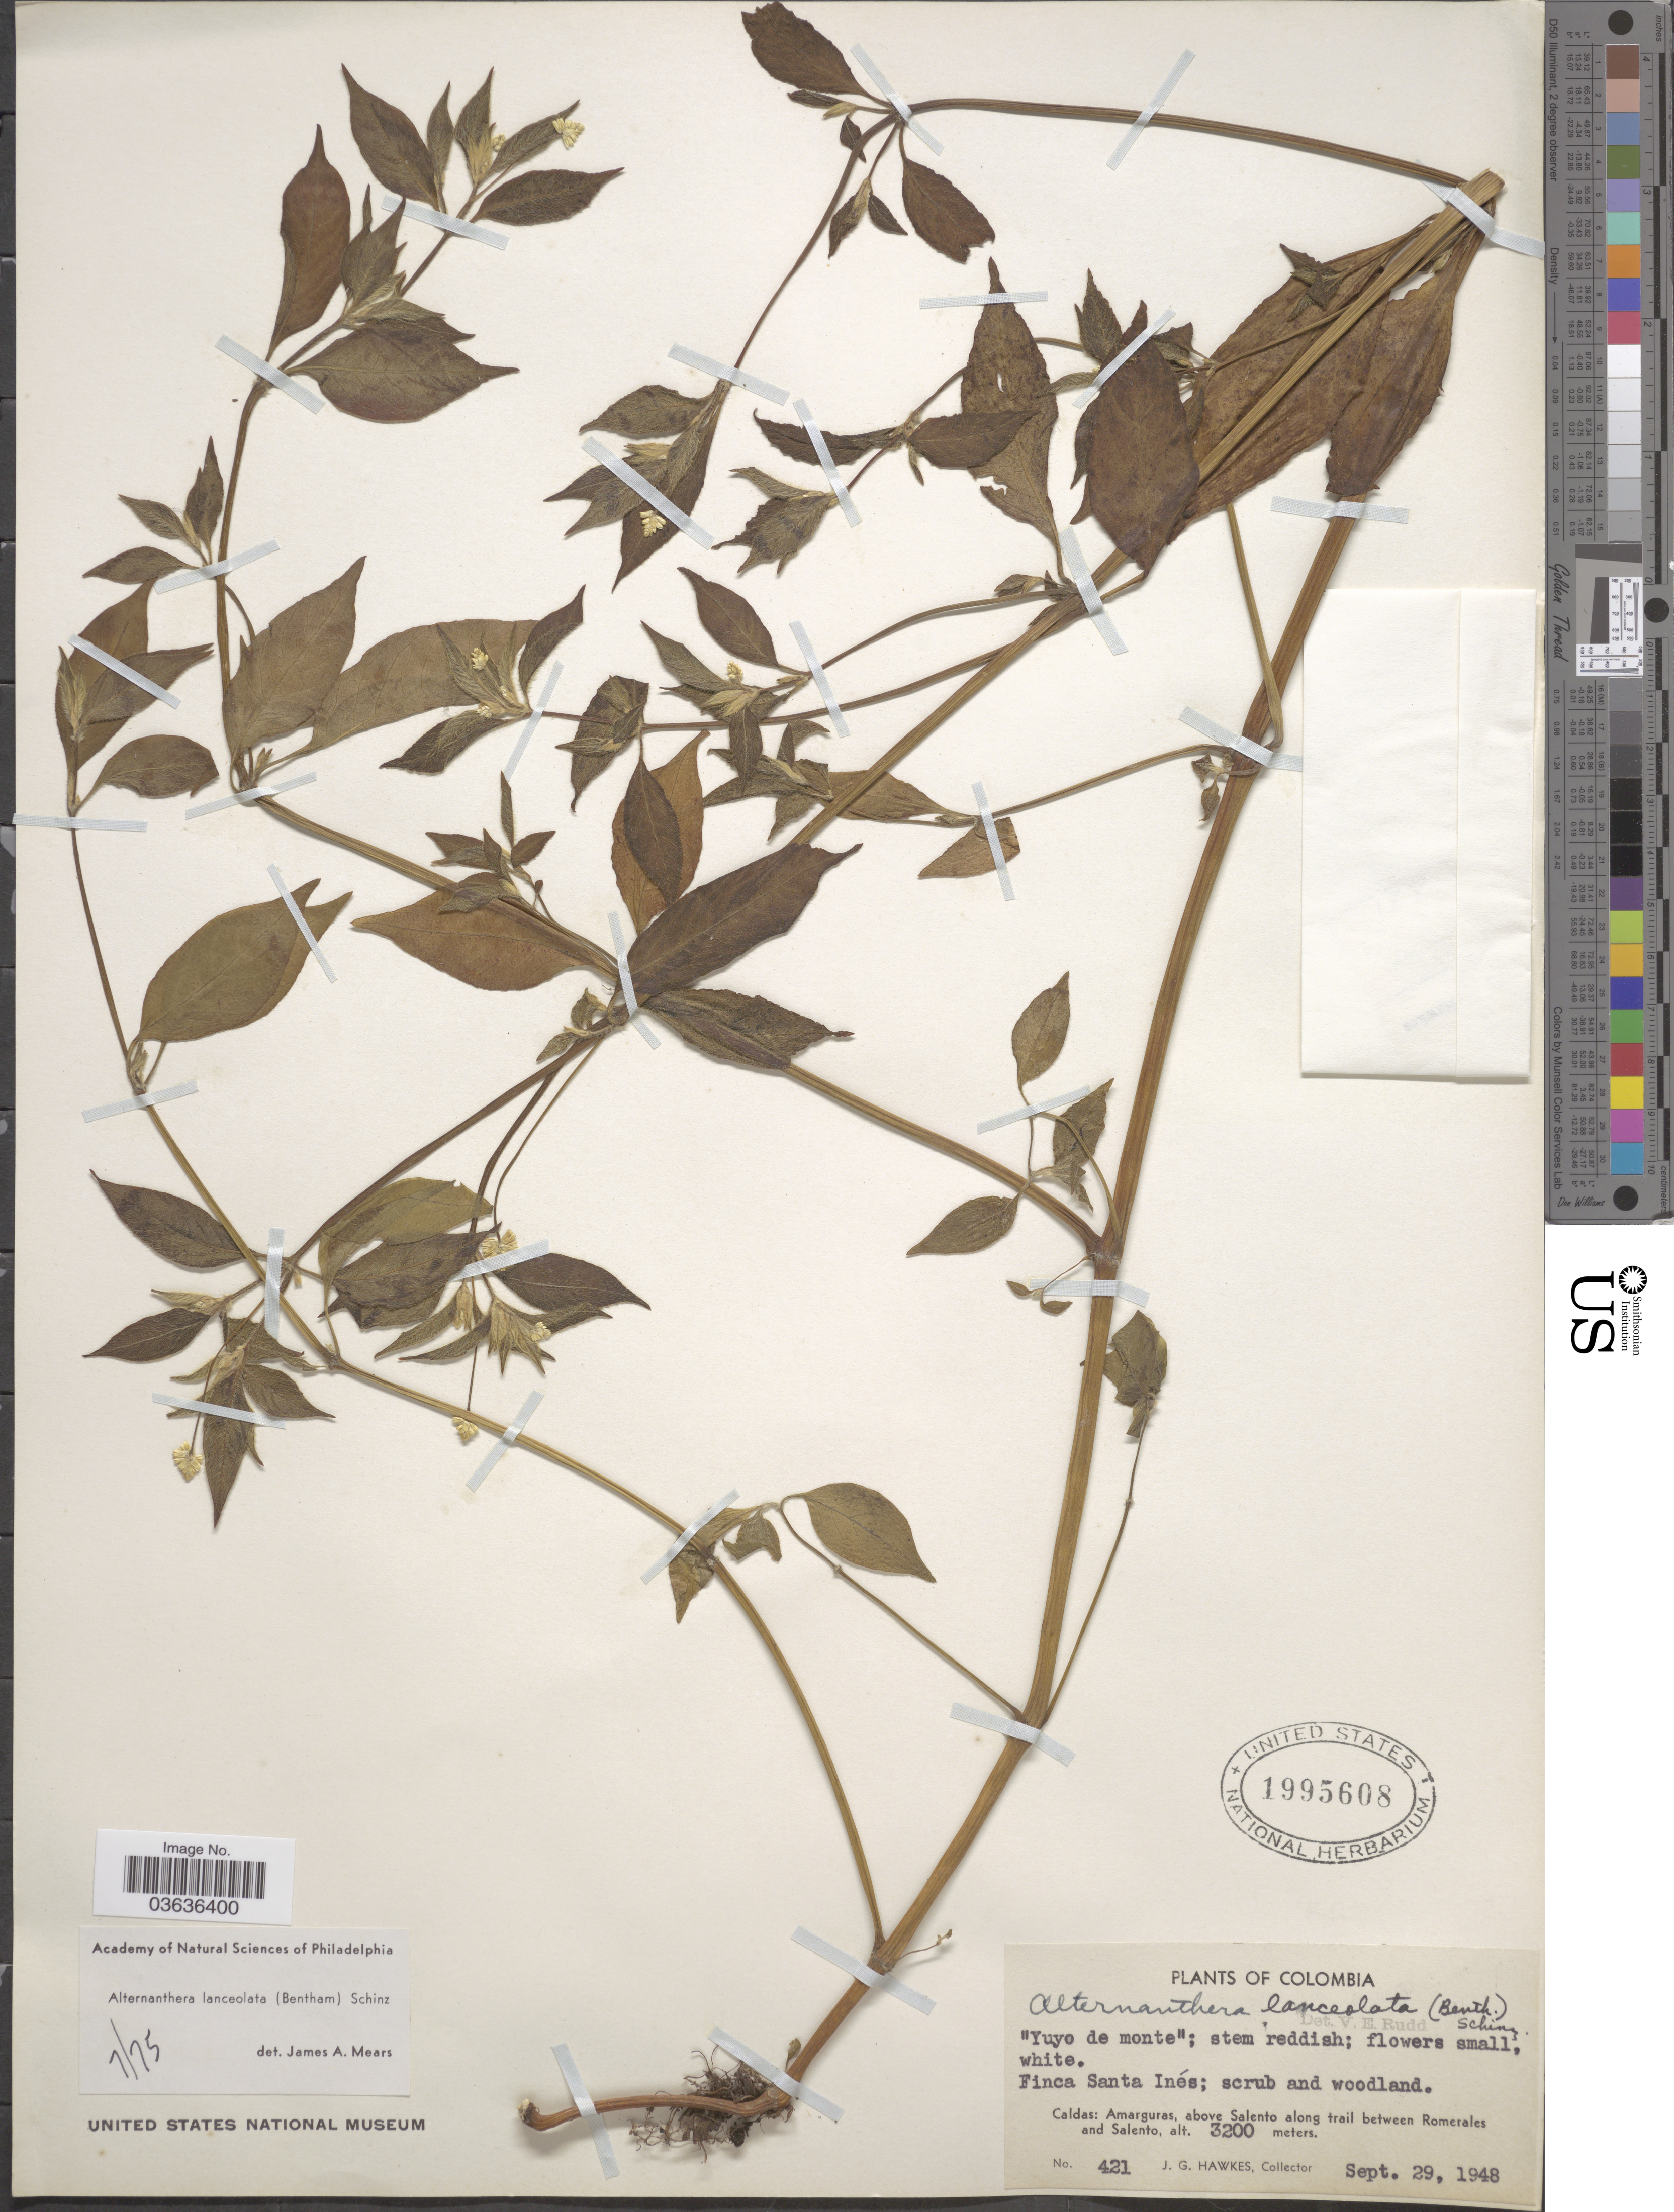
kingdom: Plantae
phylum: Tracheophyta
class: Magnoliopsida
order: Caryophyllales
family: Amaranthaceae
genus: Alternanthera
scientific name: Alternanthera lanceolata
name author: (Benth.) Schinz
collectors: J. Hawkes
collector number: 421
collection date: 1948-09-29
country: Colombia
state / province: Caldas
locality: Amarguras, above Salento along trail between Romerales and Salento. Finca Santa Inés.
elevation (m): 3200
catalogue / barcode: US 1995608